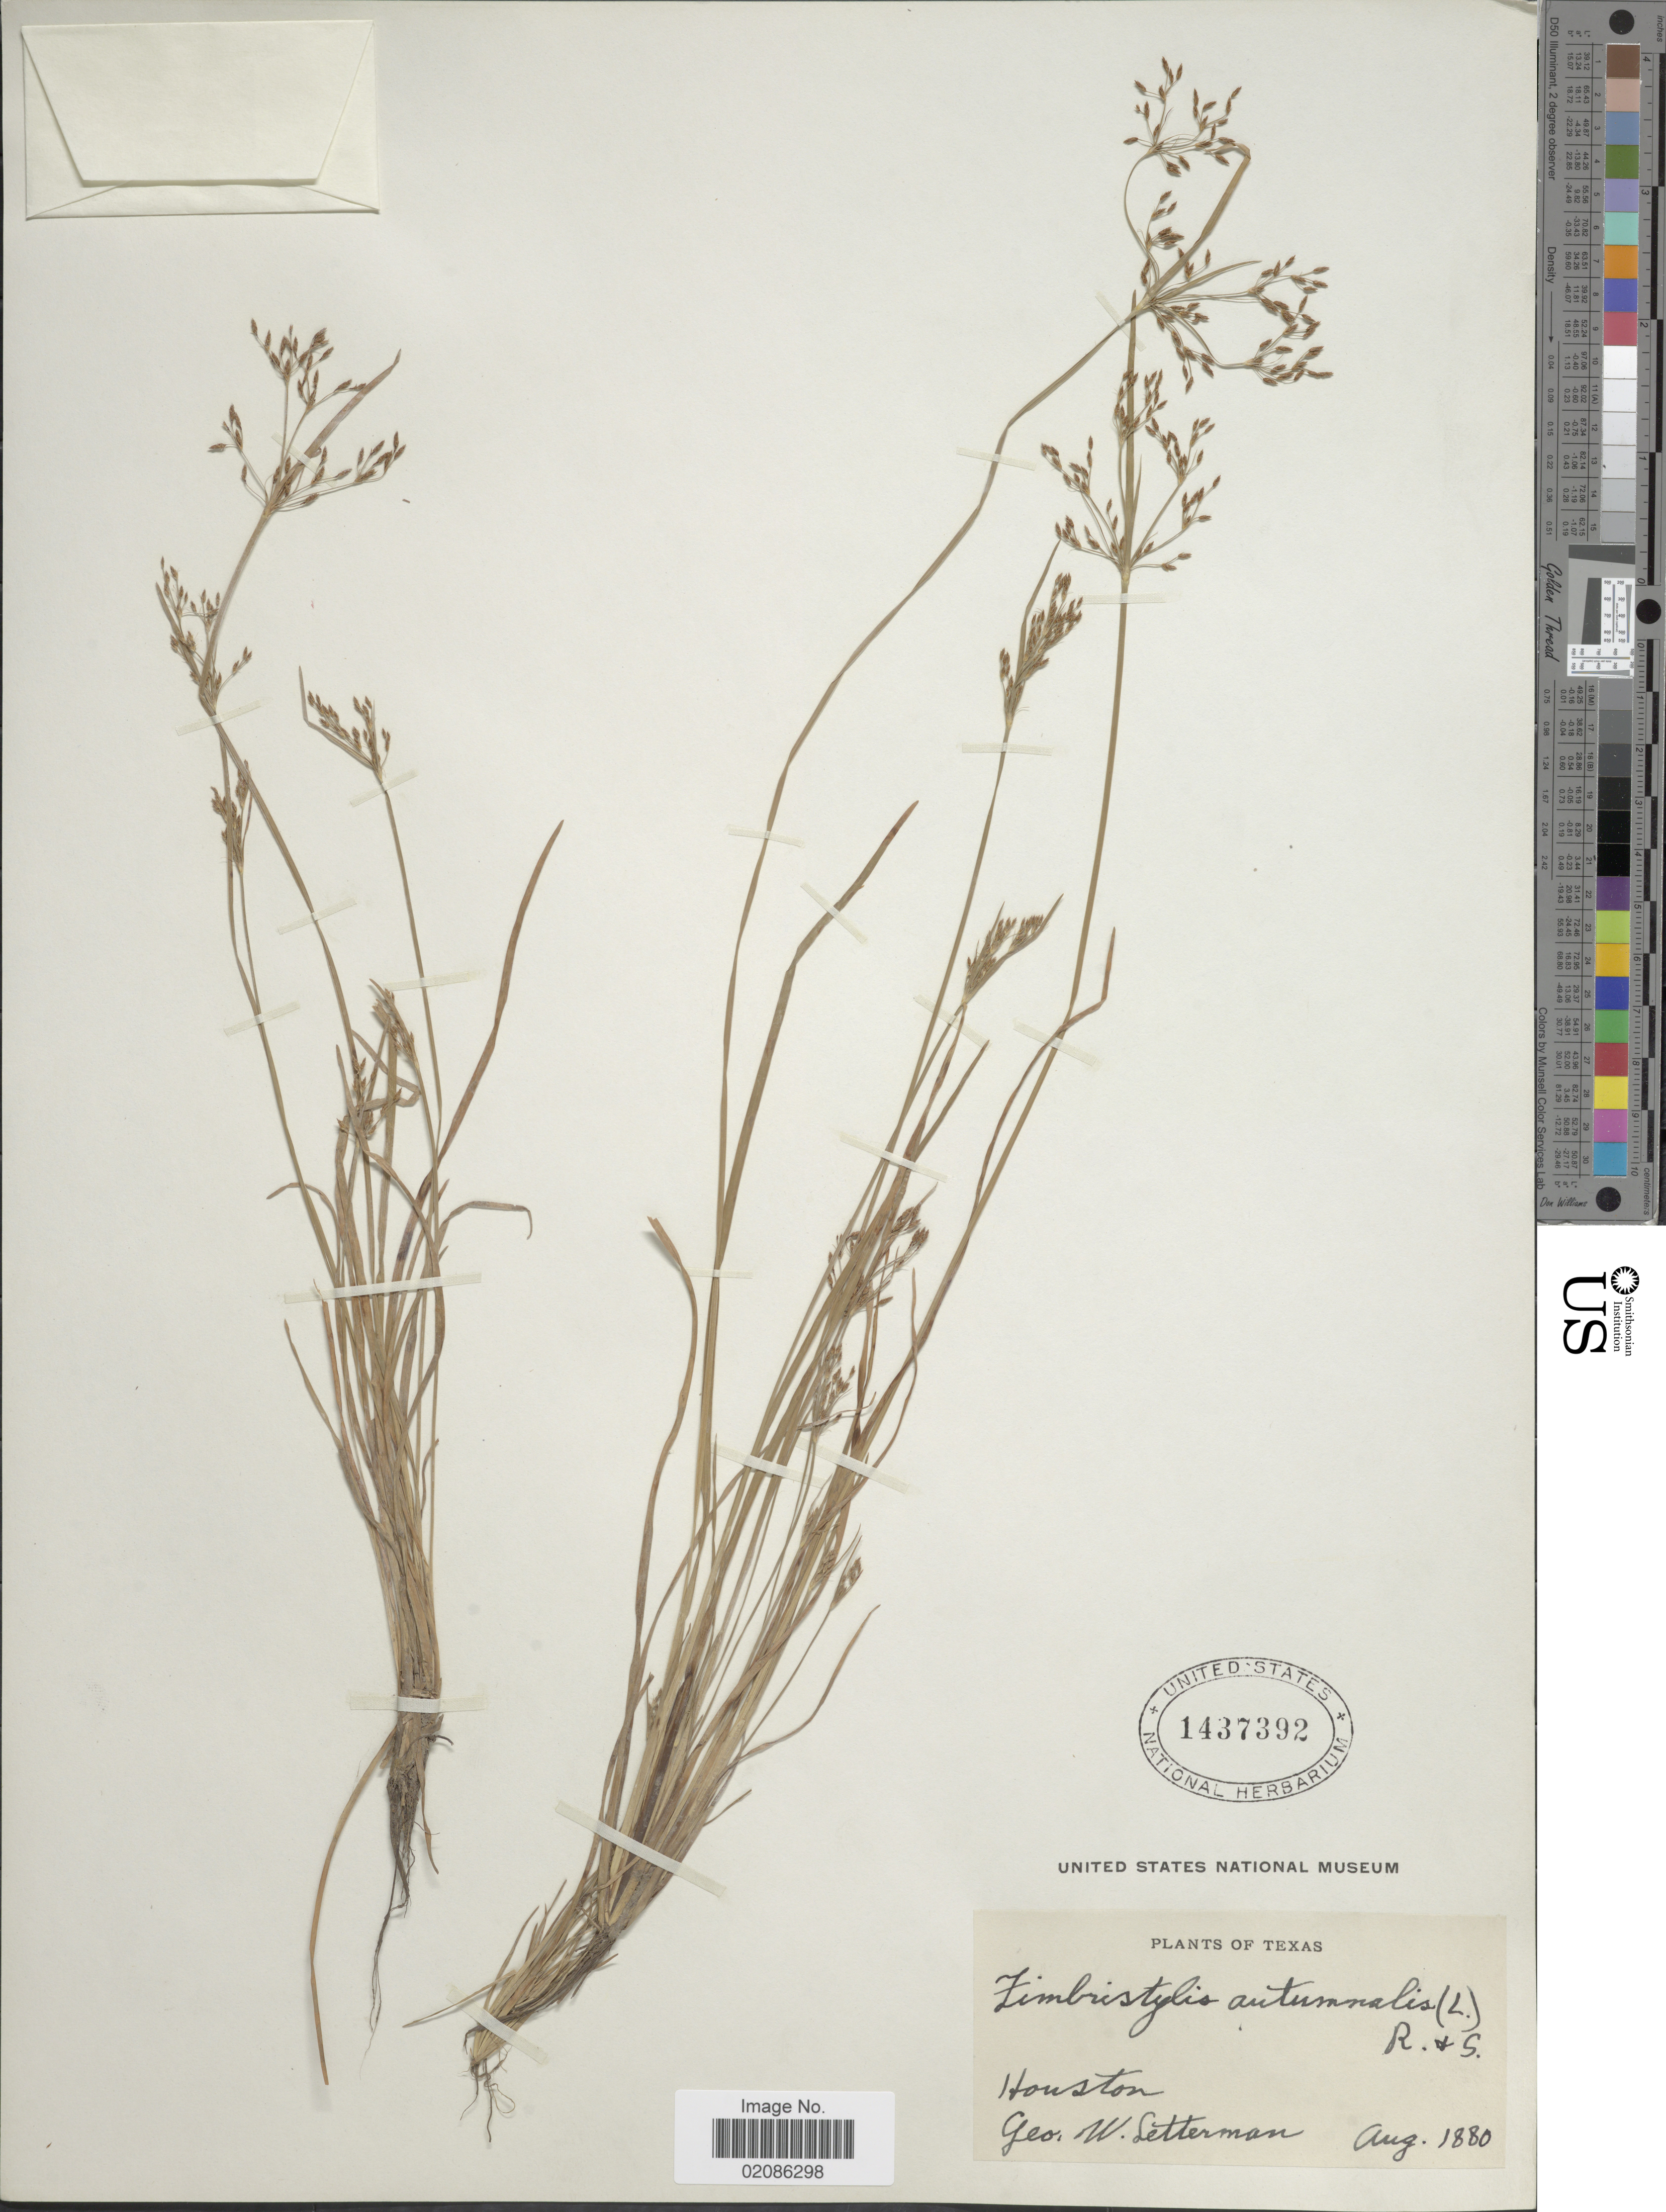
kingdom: Plantae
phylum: Tracheophyta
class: Liliopsida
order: Poales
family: Cyperaceae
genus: Fimbristylis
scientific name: Fimbristylis autumnalis (L.) Roem. & Schult.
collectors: G. W. Letterman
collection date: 1880-08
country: United States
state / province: Texas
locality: Houston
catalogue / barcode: US 1437392